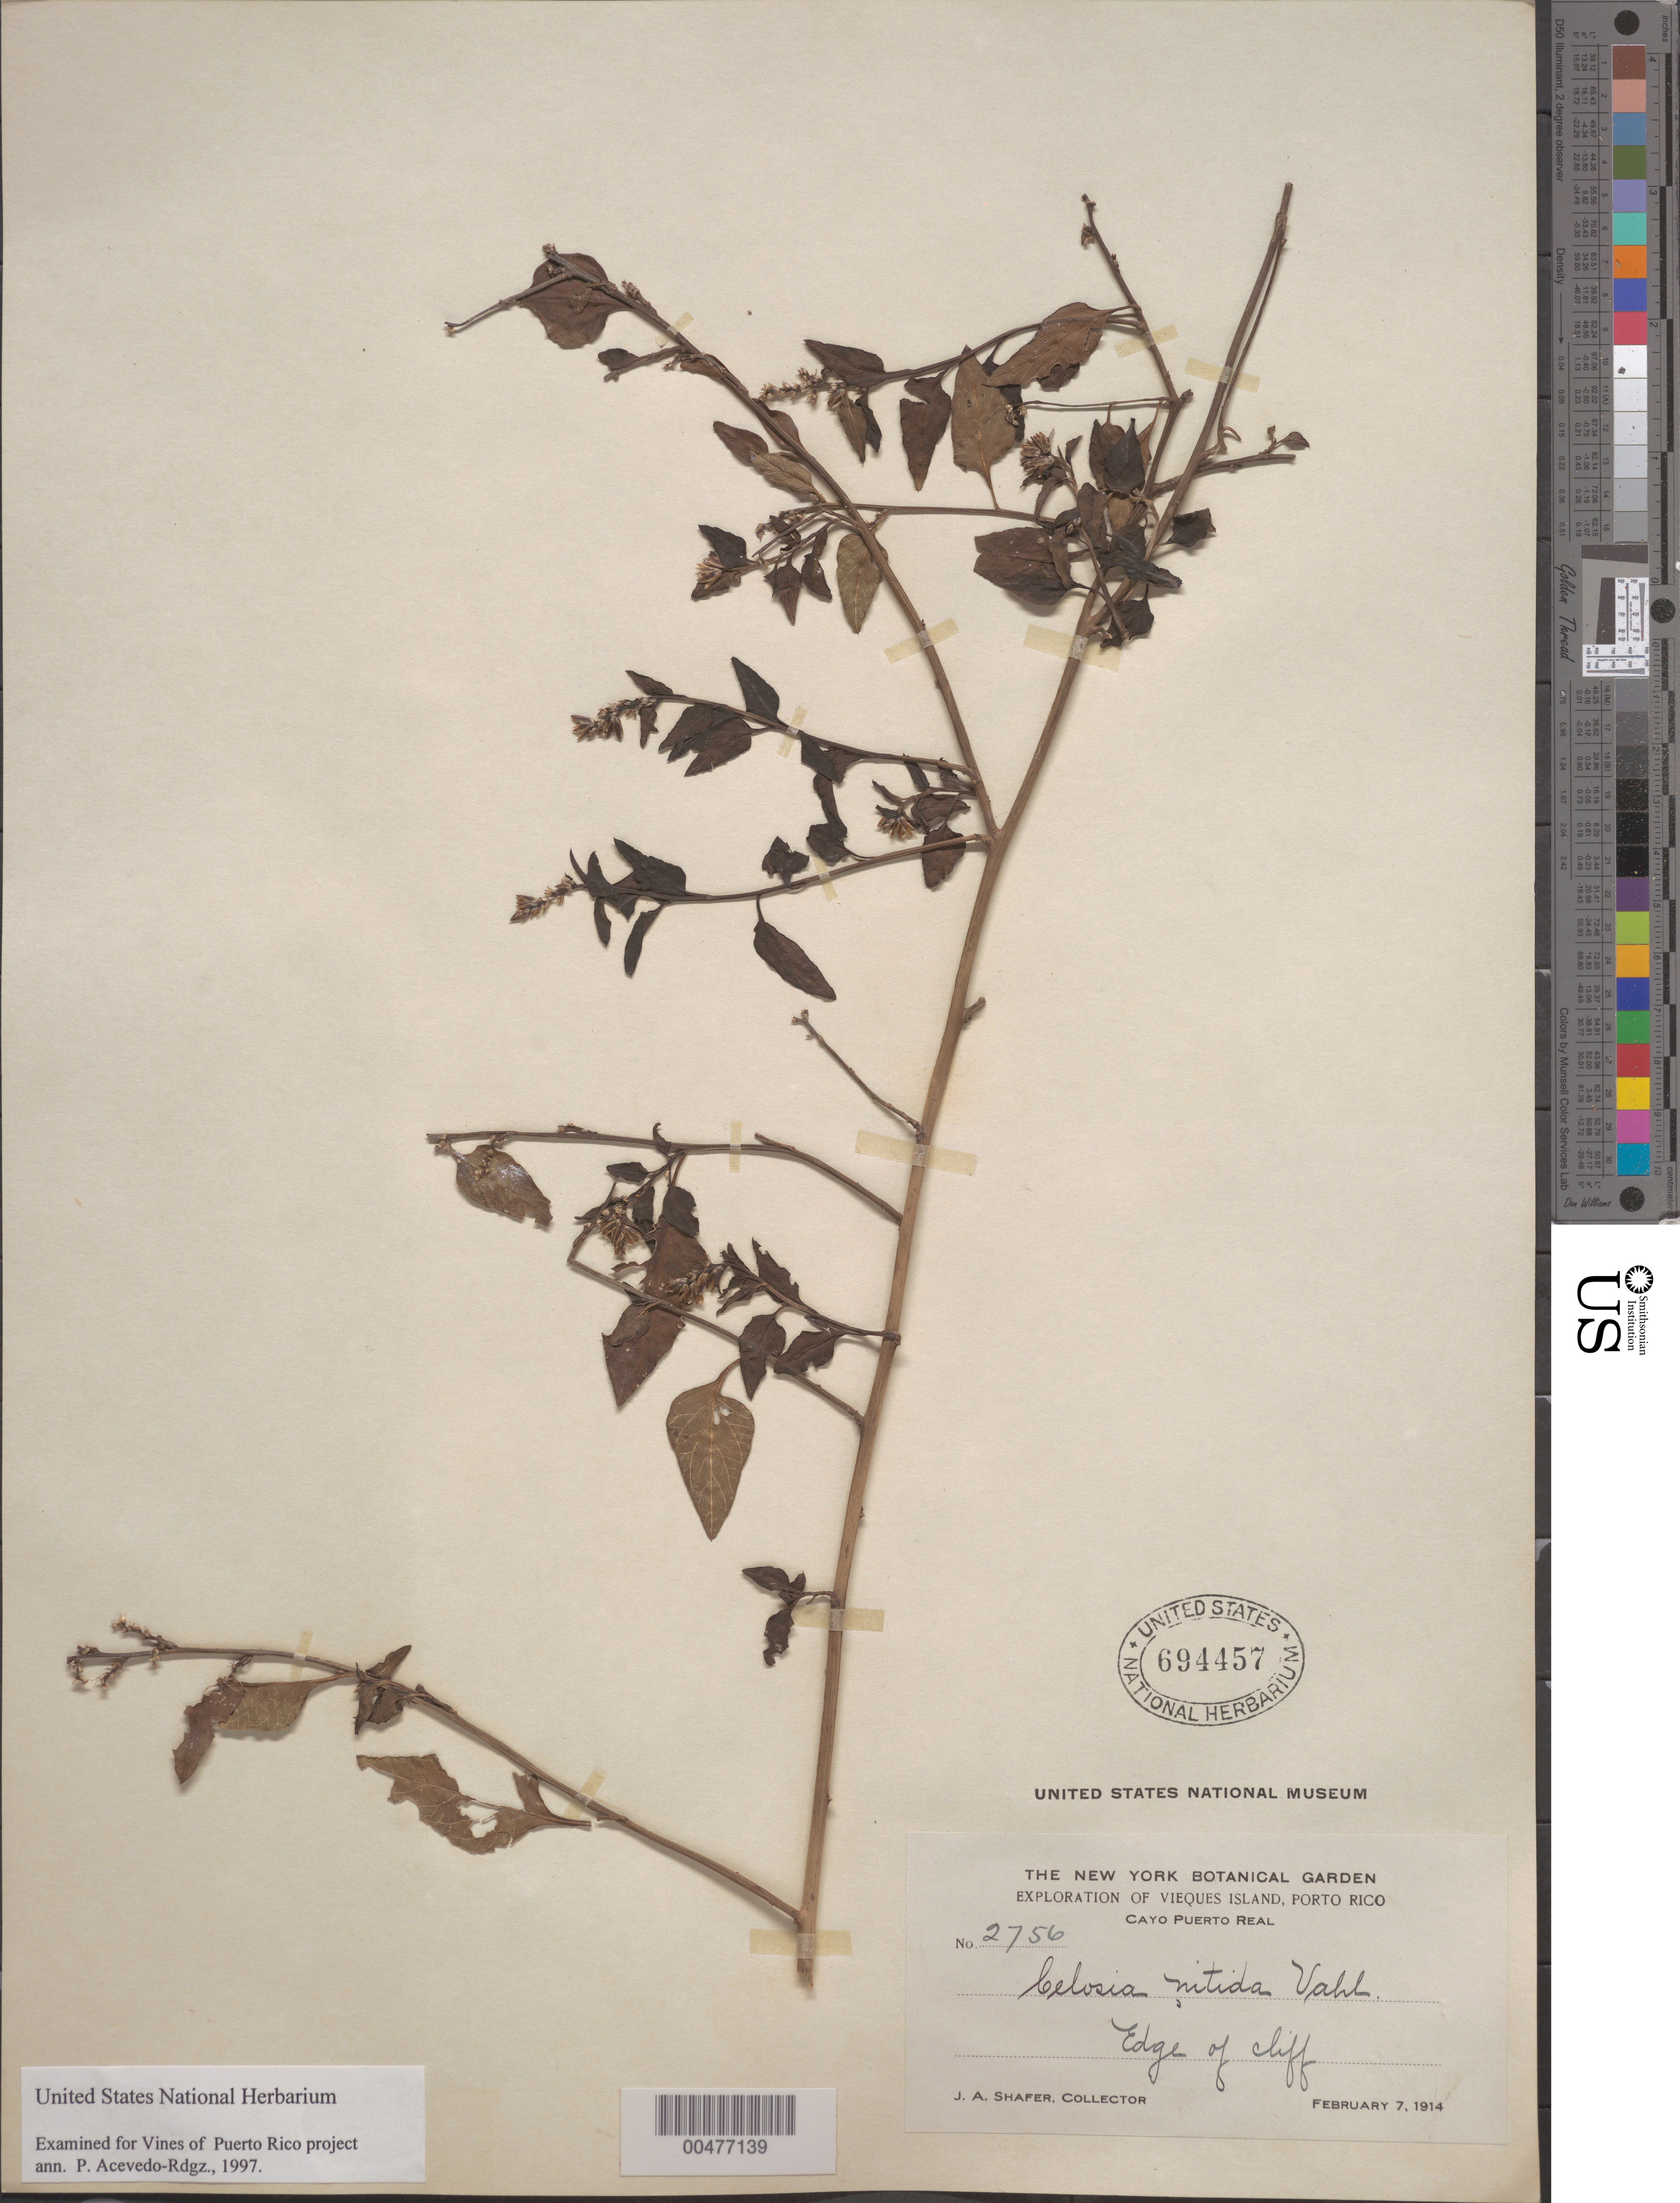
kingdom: Plantae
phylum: Tracheophyta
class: Magnoliopsida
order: Caryophyllales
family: Amaranthaceae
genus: Celosia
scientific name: Celosia nitida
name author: Vahl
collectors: J. A. Shafer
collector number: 2756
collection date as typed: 07 Feb 1914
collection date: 1914-02-07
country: Puerto Rico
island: Greater Antilles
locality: Cayo Puerto Real. Edge of cliff.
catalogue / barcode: US 694457